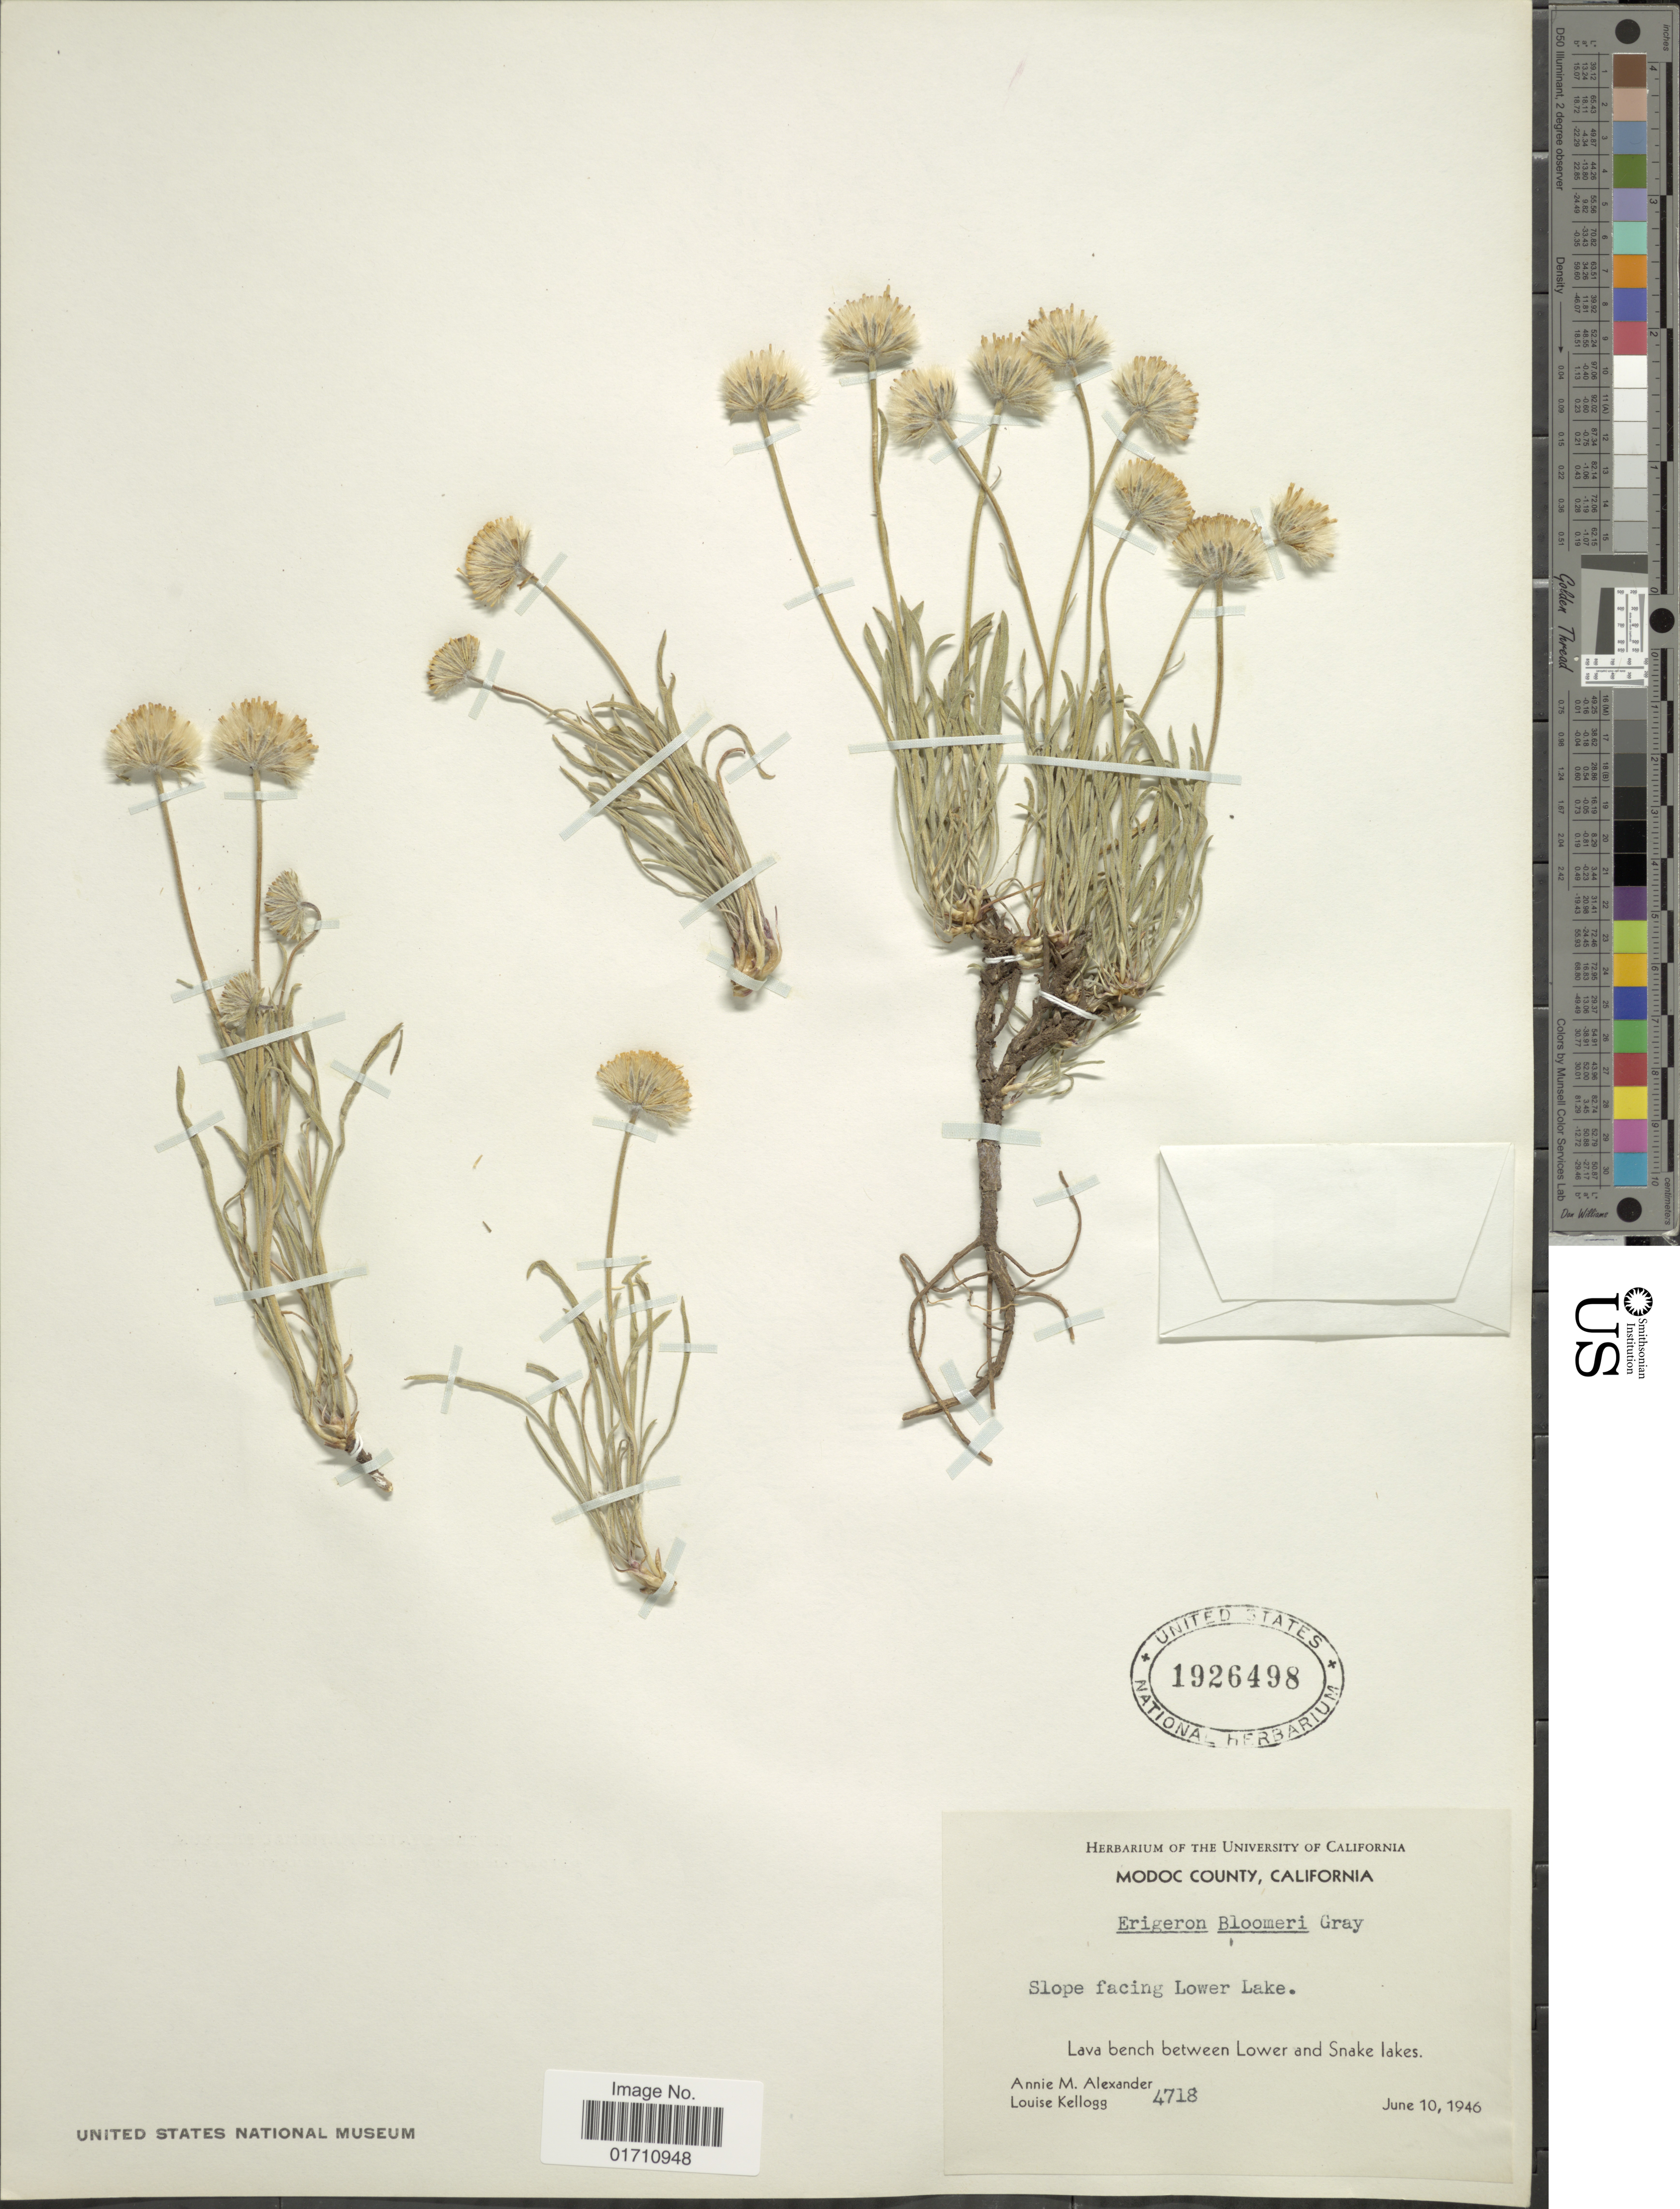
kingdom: Plantae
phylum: Tracheophyta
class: Magnoliopsida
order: Asterales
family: Asteraceae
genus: Erigeron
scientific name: Erigeron bloomeri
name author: A. Gray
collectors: A. M. Alexander & L. Kellogg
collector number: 4718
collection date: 1946-06-10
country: United States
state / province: California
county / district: Modoc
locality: Modoc County, Slope facing Lower Lake, Lava bench between Lower and Snake lakes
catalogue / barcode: US 1926498